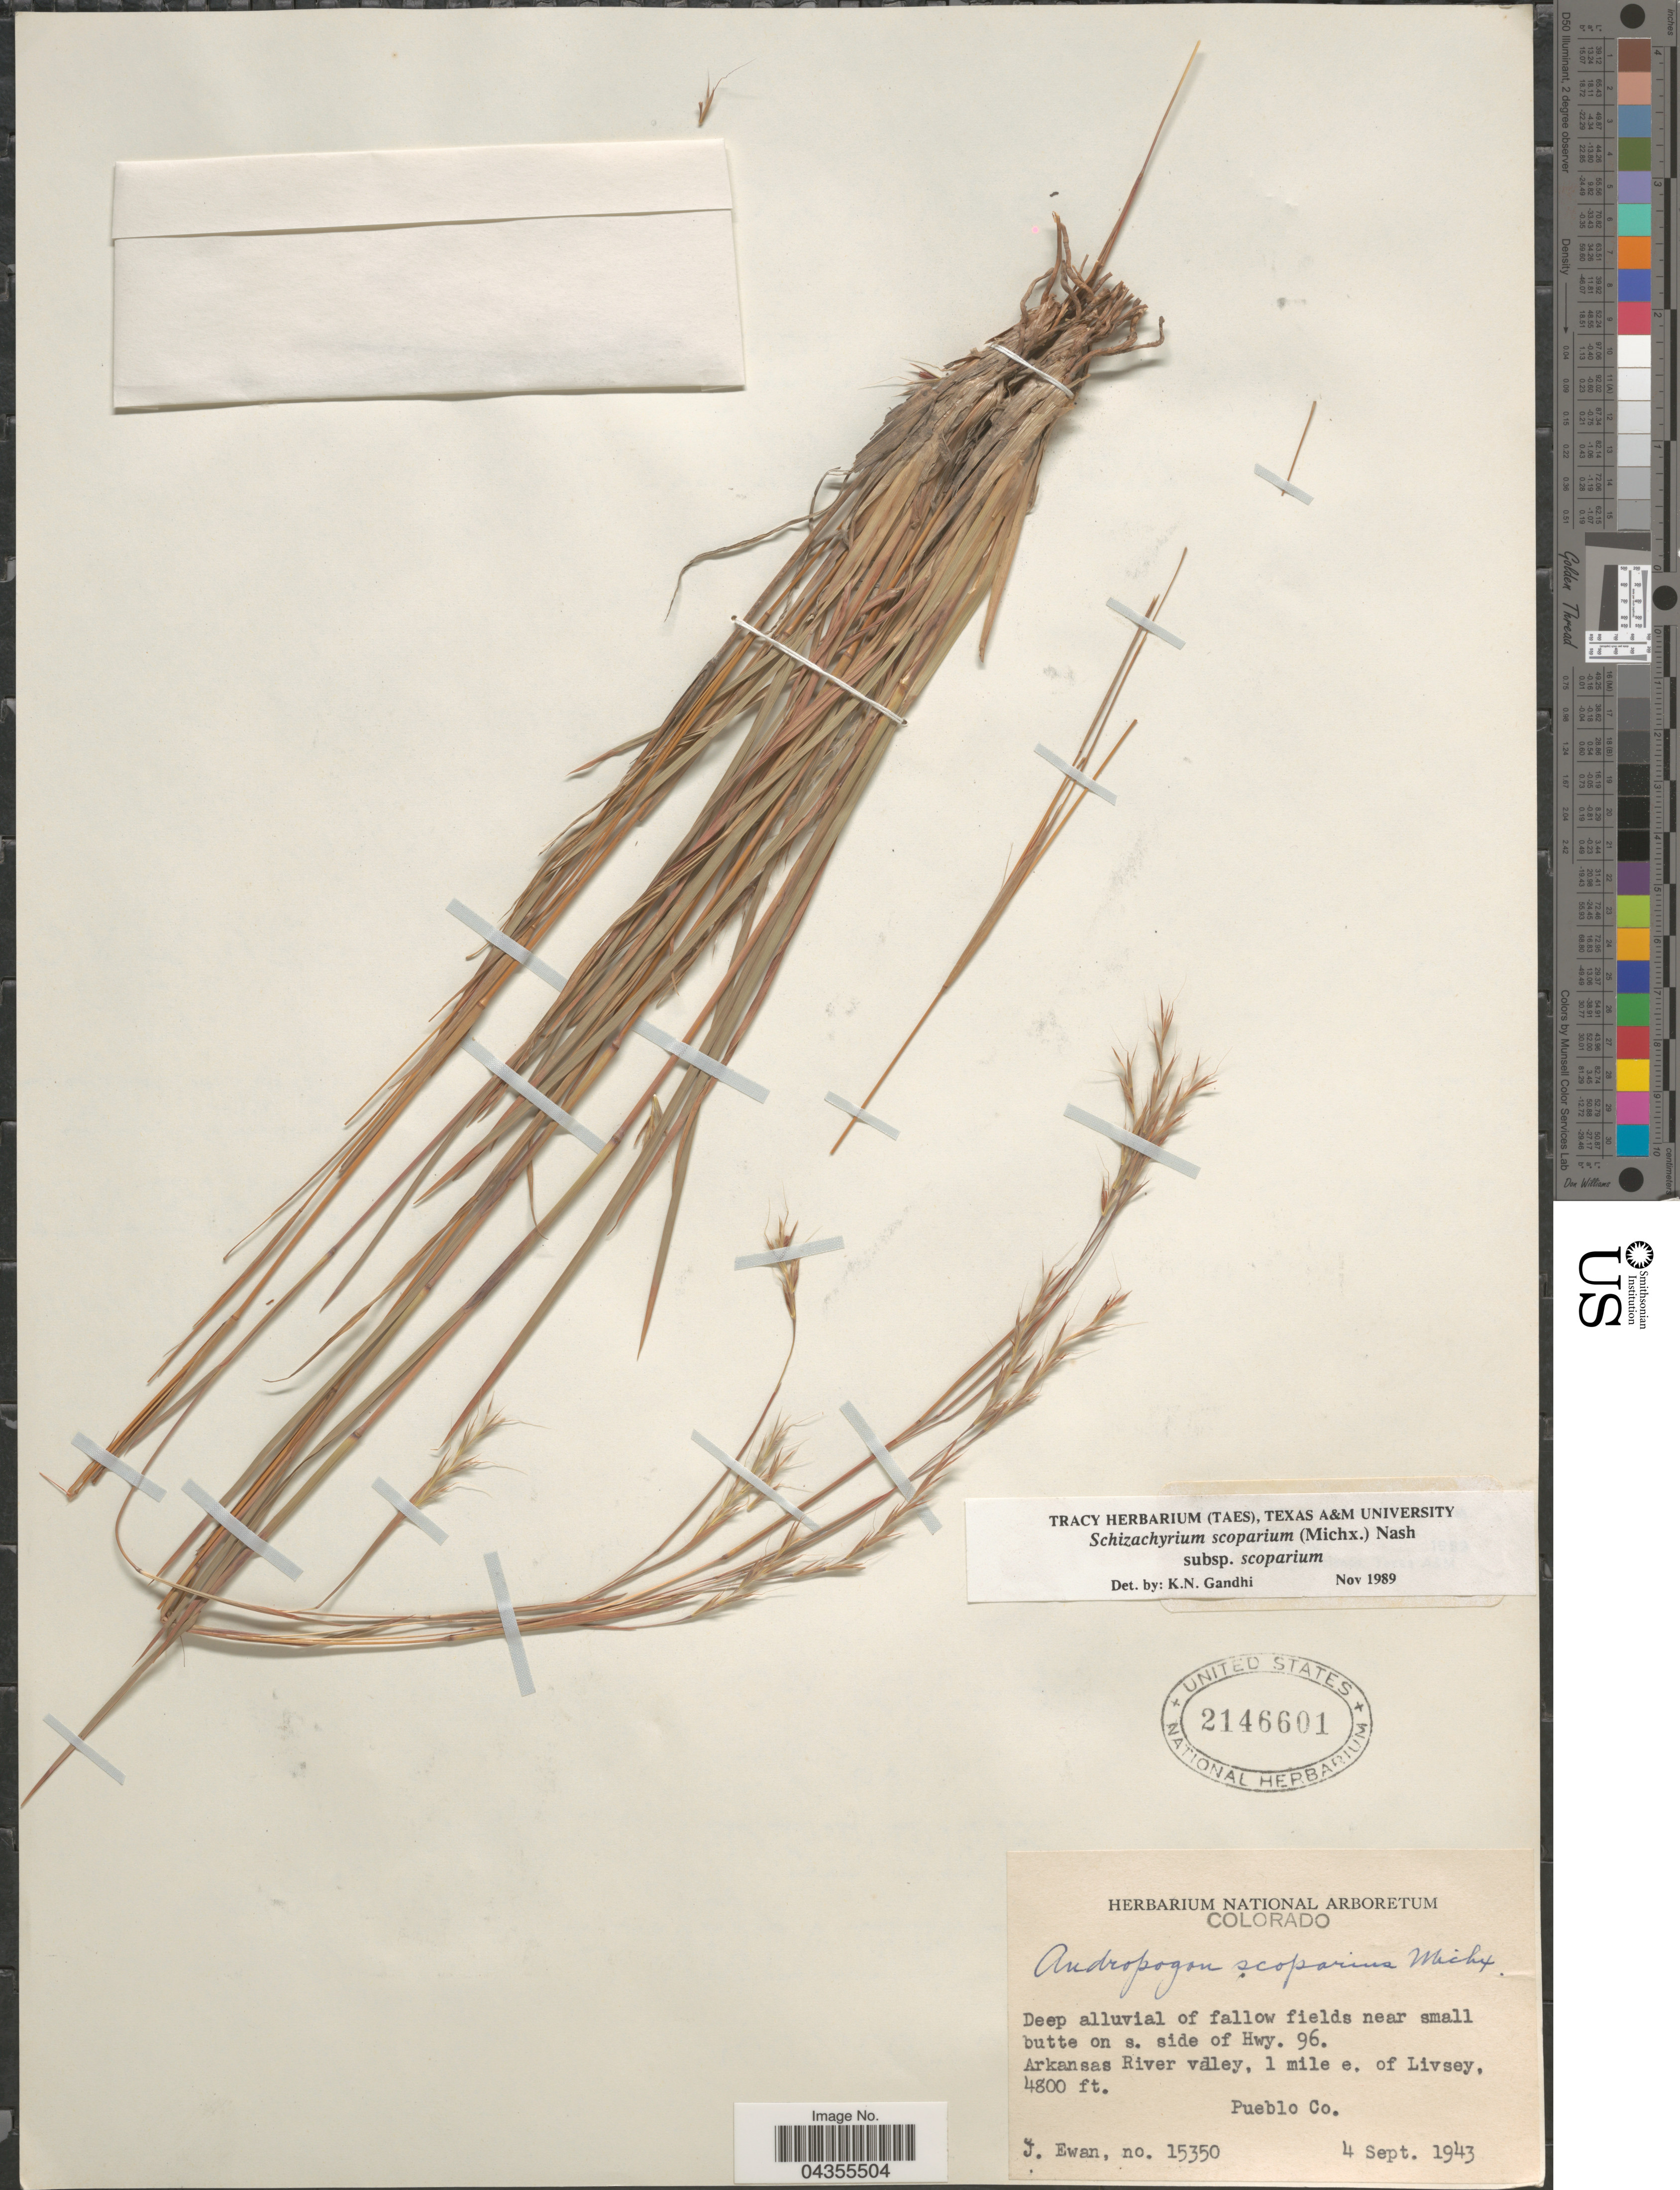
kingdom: Plantae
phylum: Tracheophyta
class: Liliopsida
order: Poales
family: Poaceae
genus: Schizachyrium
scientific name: Schizachyrium scoparium var. scoparium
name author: (Michx.) Nash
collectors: J. A. Ewan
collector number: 15350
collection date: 1943-09-04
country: United States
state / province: Colorado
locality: Deep alluvial of fallow fields near small butte on s. side of Hwy. 96. Arkansas River valley, 1 mile e. of Livsey, Pueblo Co.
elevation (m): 1463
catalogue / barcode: US 2146601